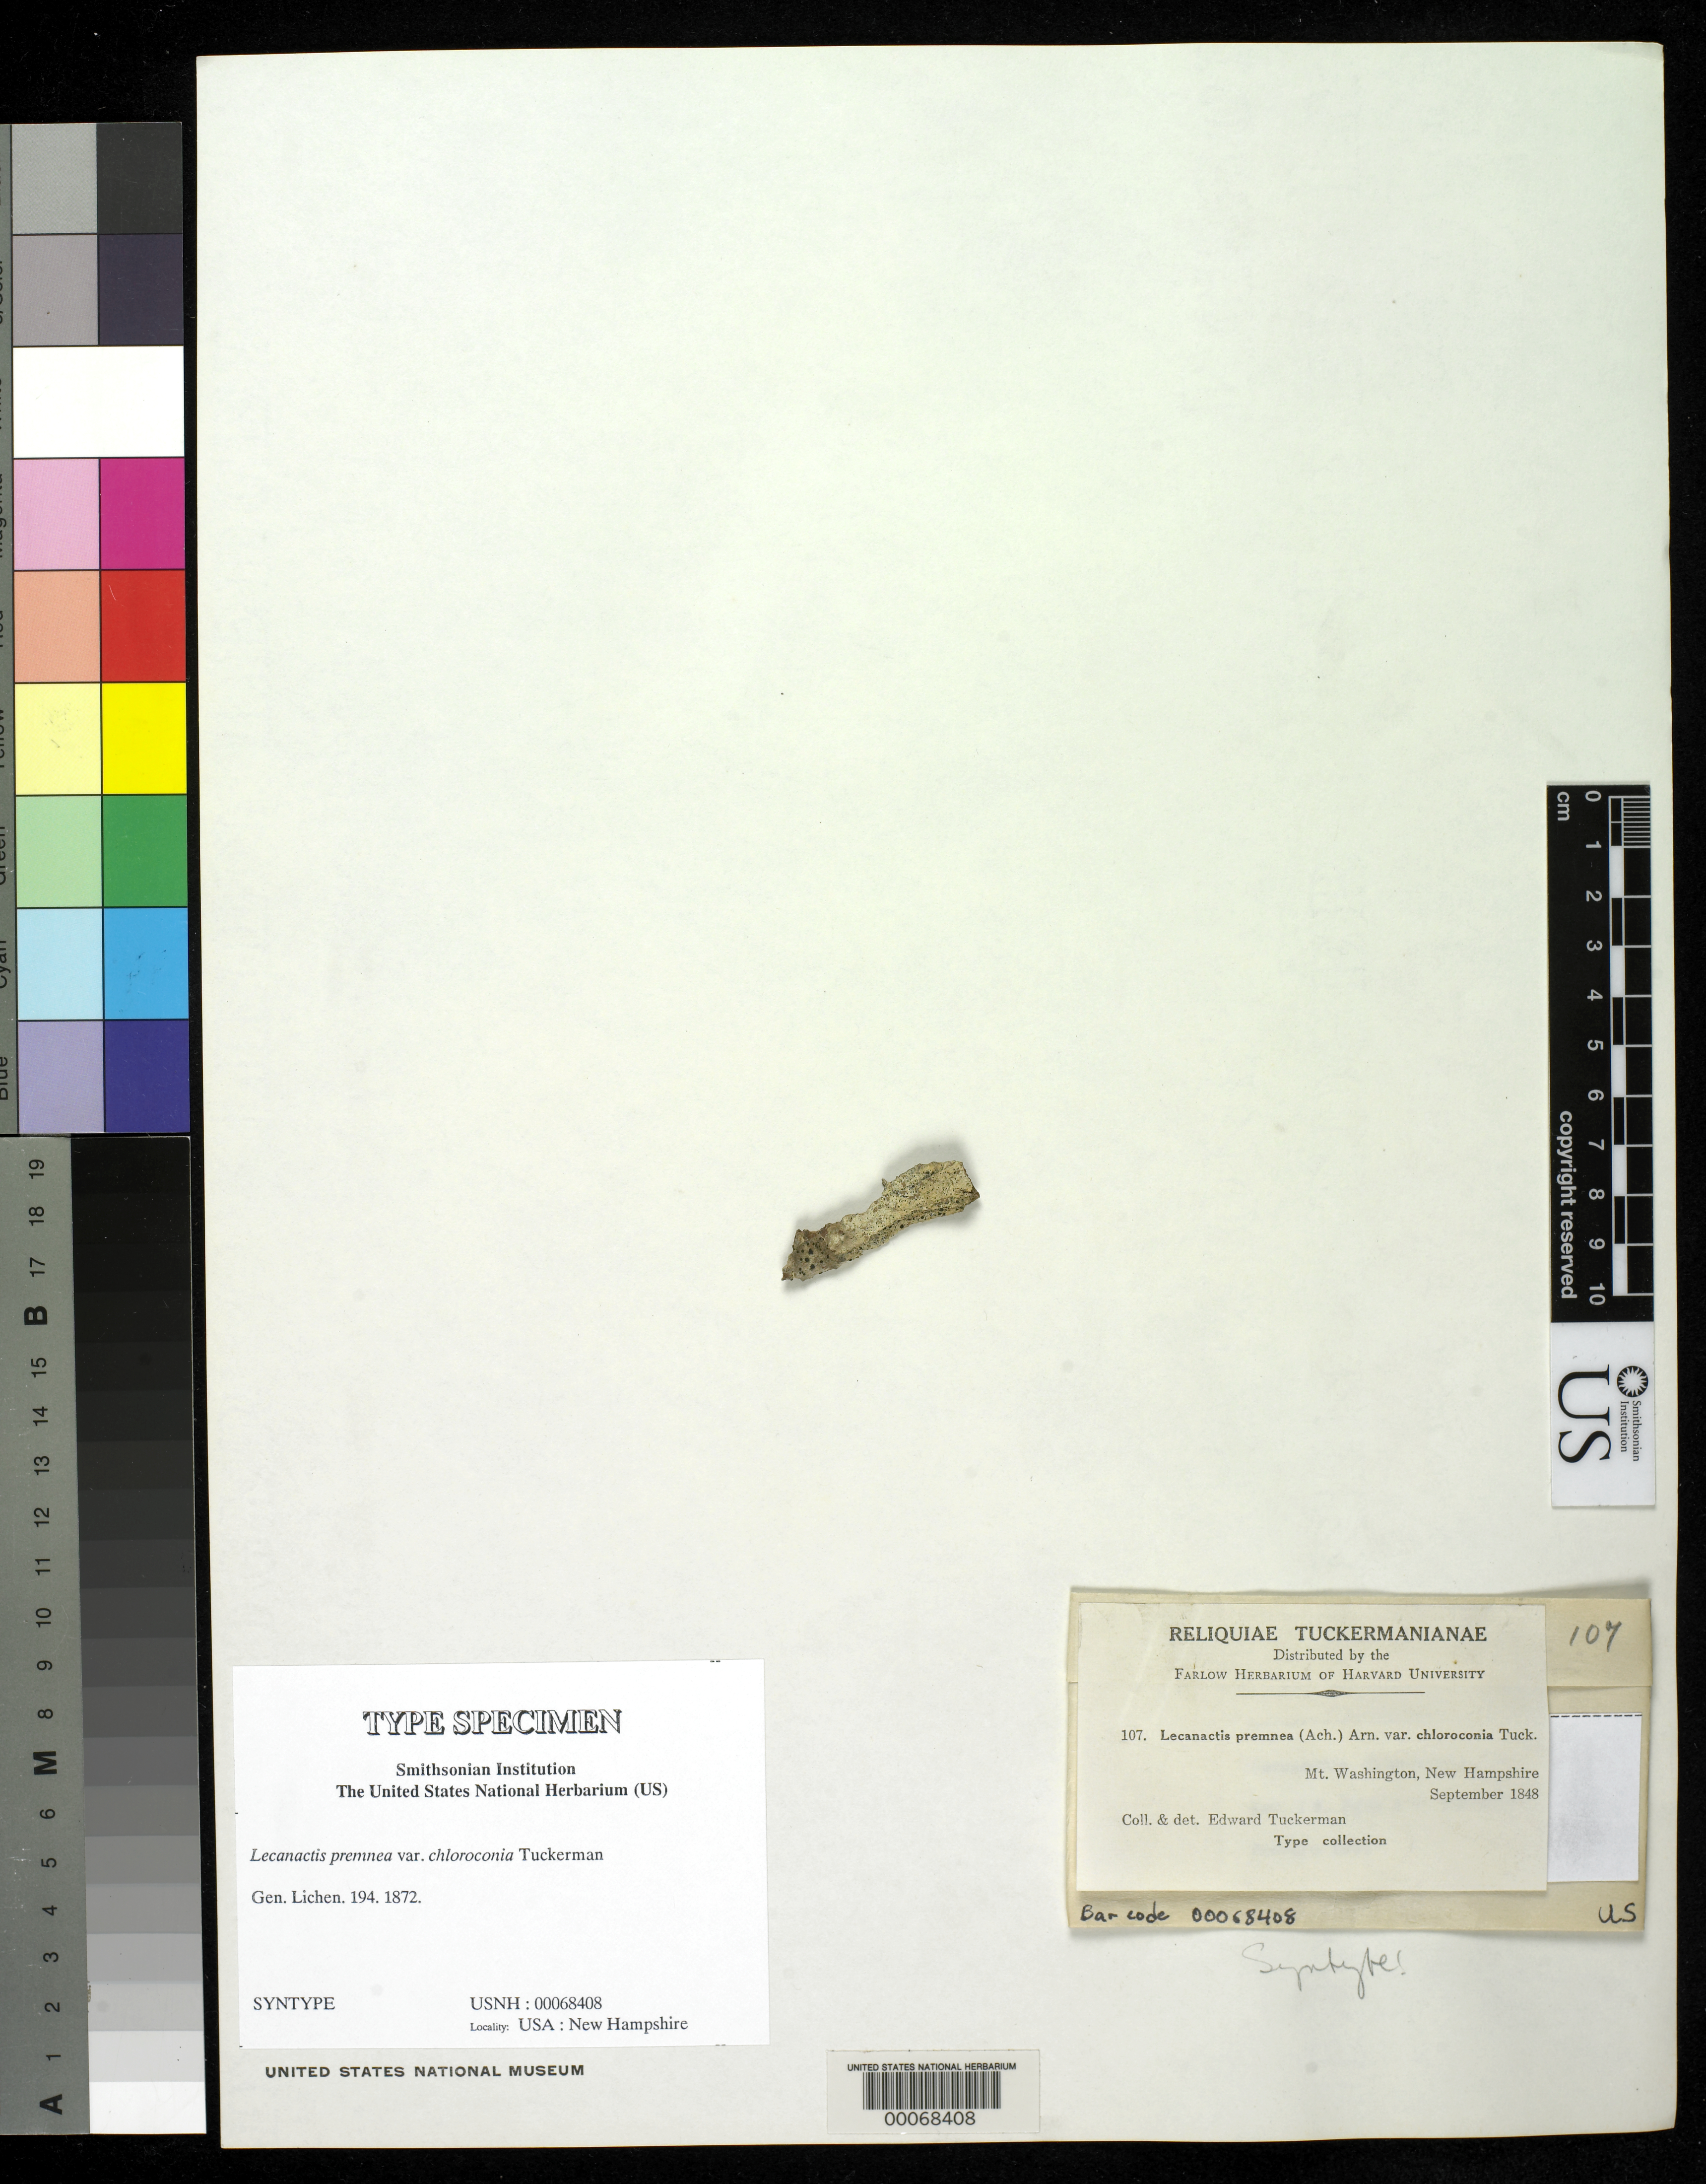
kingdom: Fungi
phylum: Ascomycota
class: Arthoniomycetes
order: Arthoniales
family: Roccellaceae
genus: Lecanactis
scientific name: Lecanactis premnea var. chloroconia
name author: Tuck.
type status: Syntype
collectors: E. Tuckerman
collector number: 107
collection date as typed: Sep 1848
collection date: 1848-09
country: United States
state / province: New Hampshire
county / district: Coos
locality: Mt. Washington.